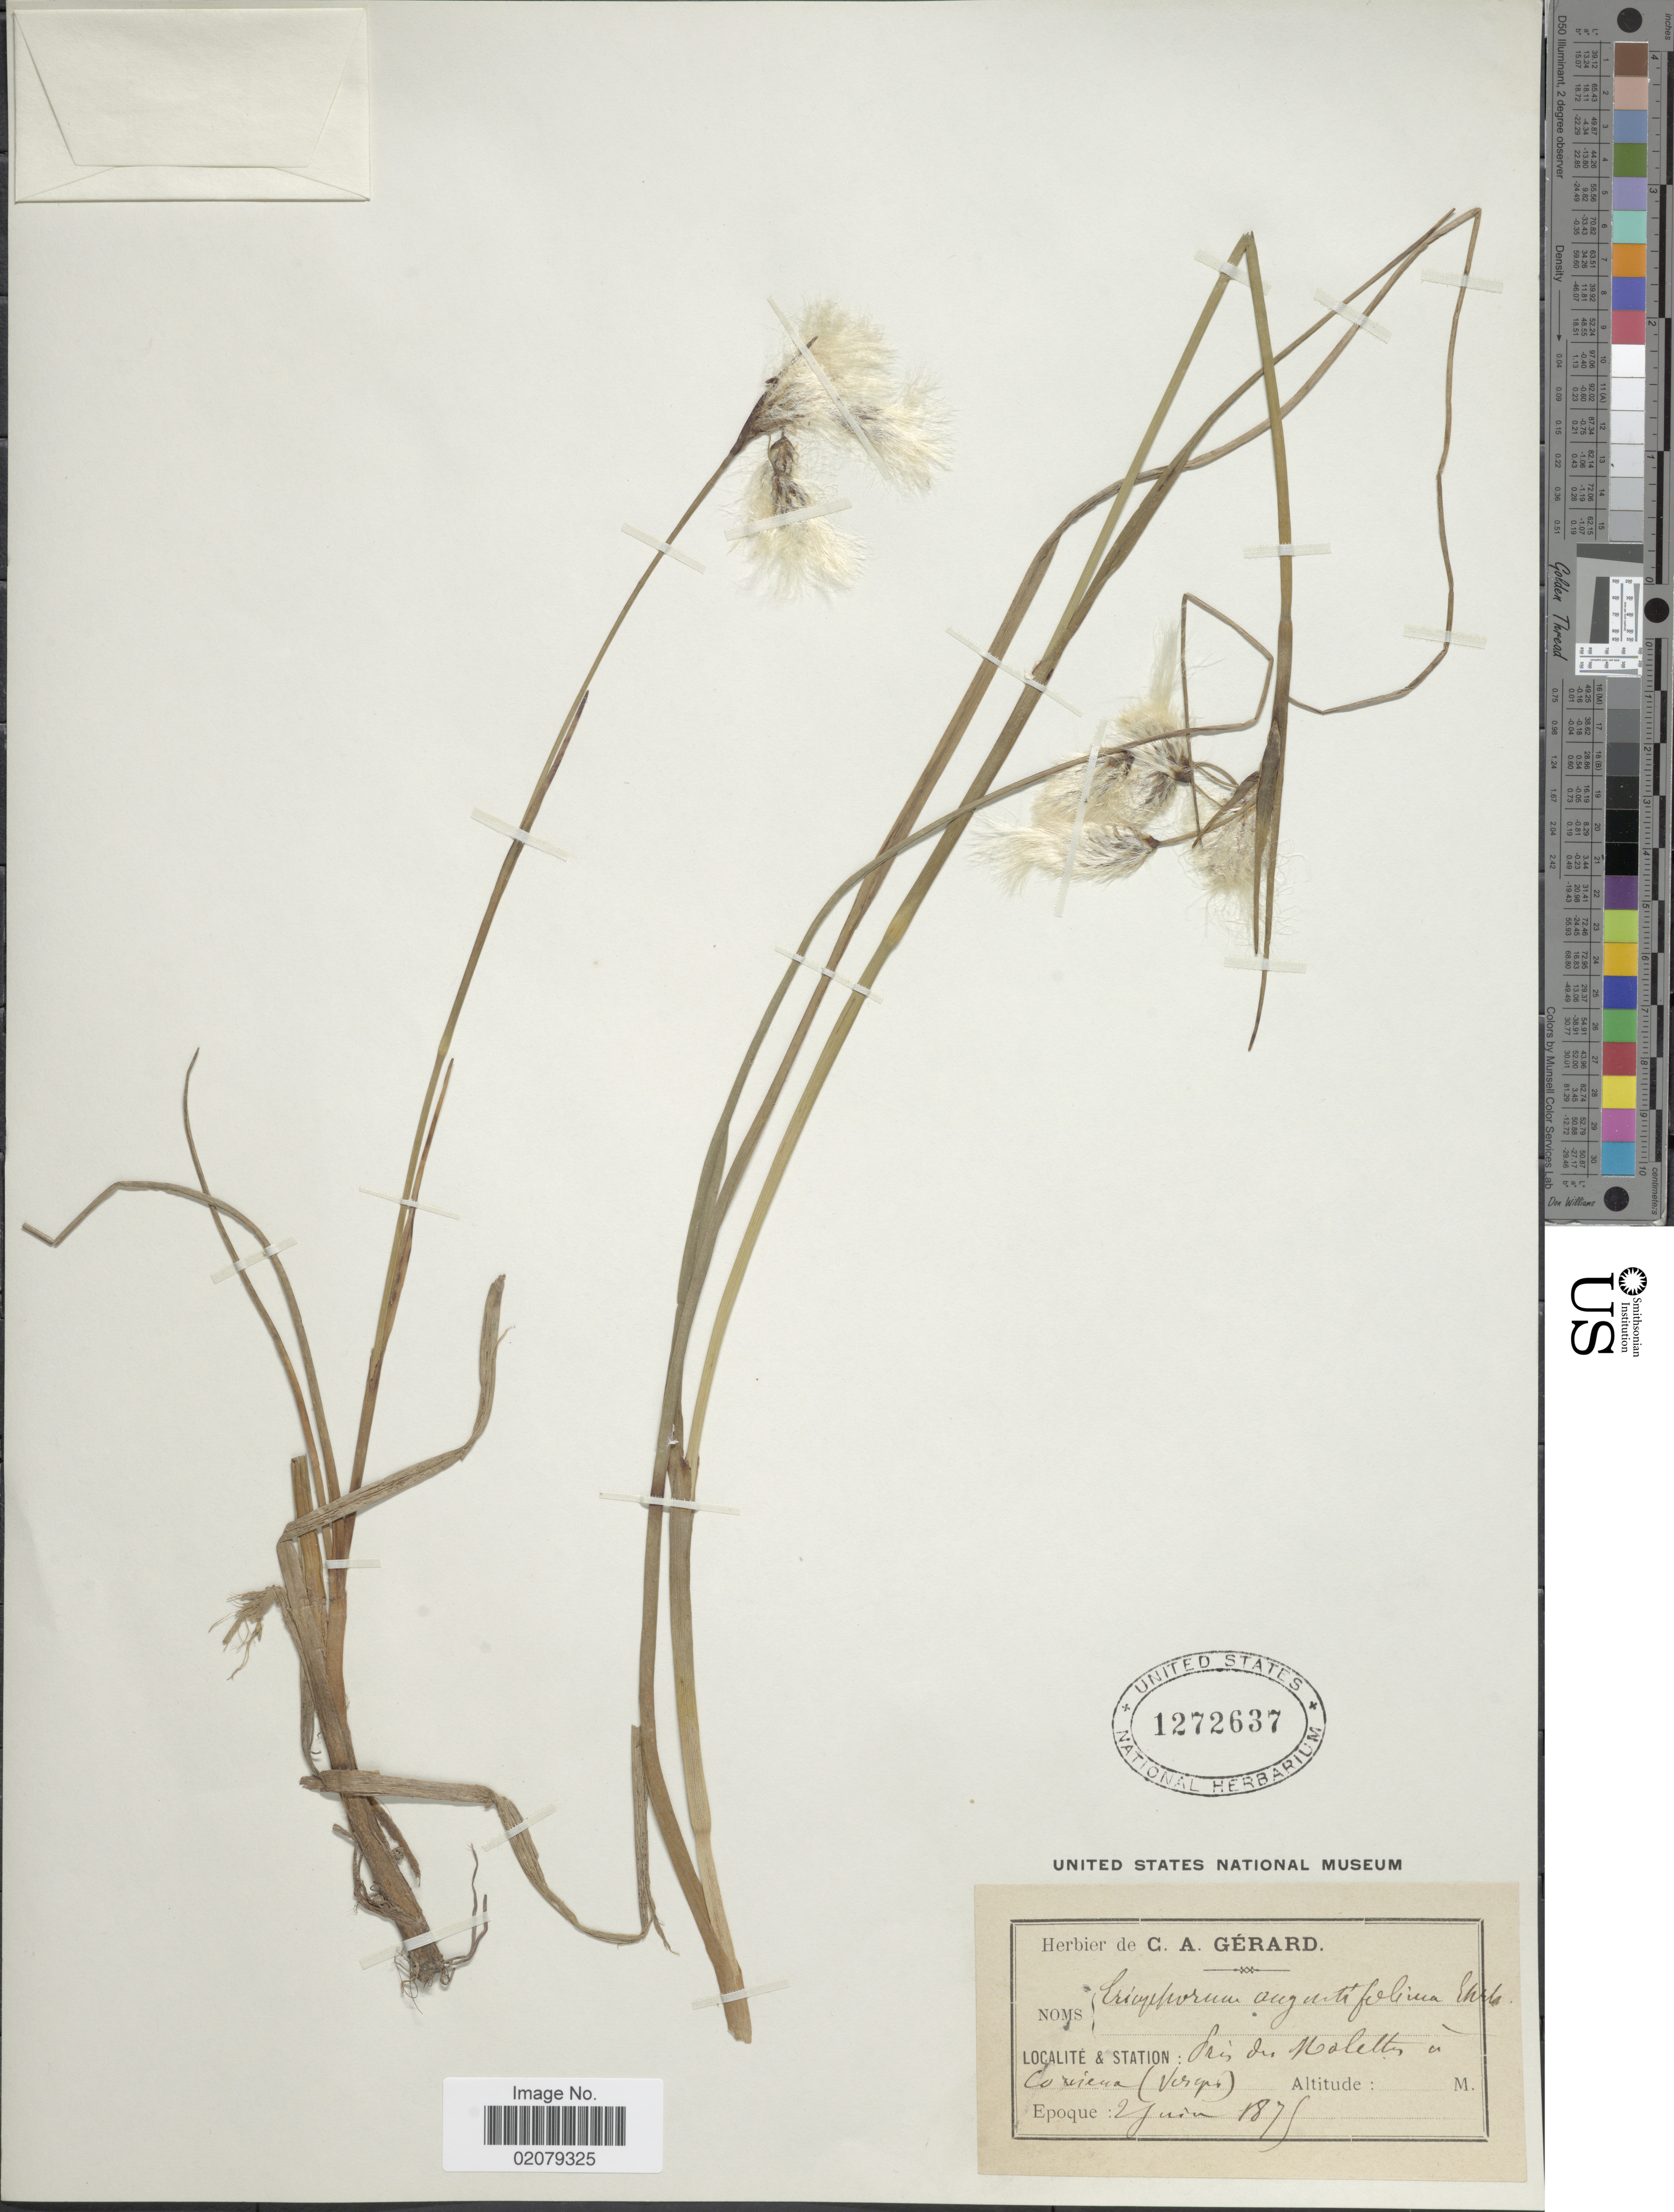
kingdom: Plantae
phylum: Tracheophyta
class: Liliopsida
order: Poales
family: Cyperaceae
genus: Eriophorum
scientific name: Eriophorum angustifolium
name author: Honck.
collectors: C. Gerard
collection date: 1879-06-02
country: France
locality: Pres de Mollett a Coriente (Verpas) [interpreted]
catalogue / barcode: US 1272637